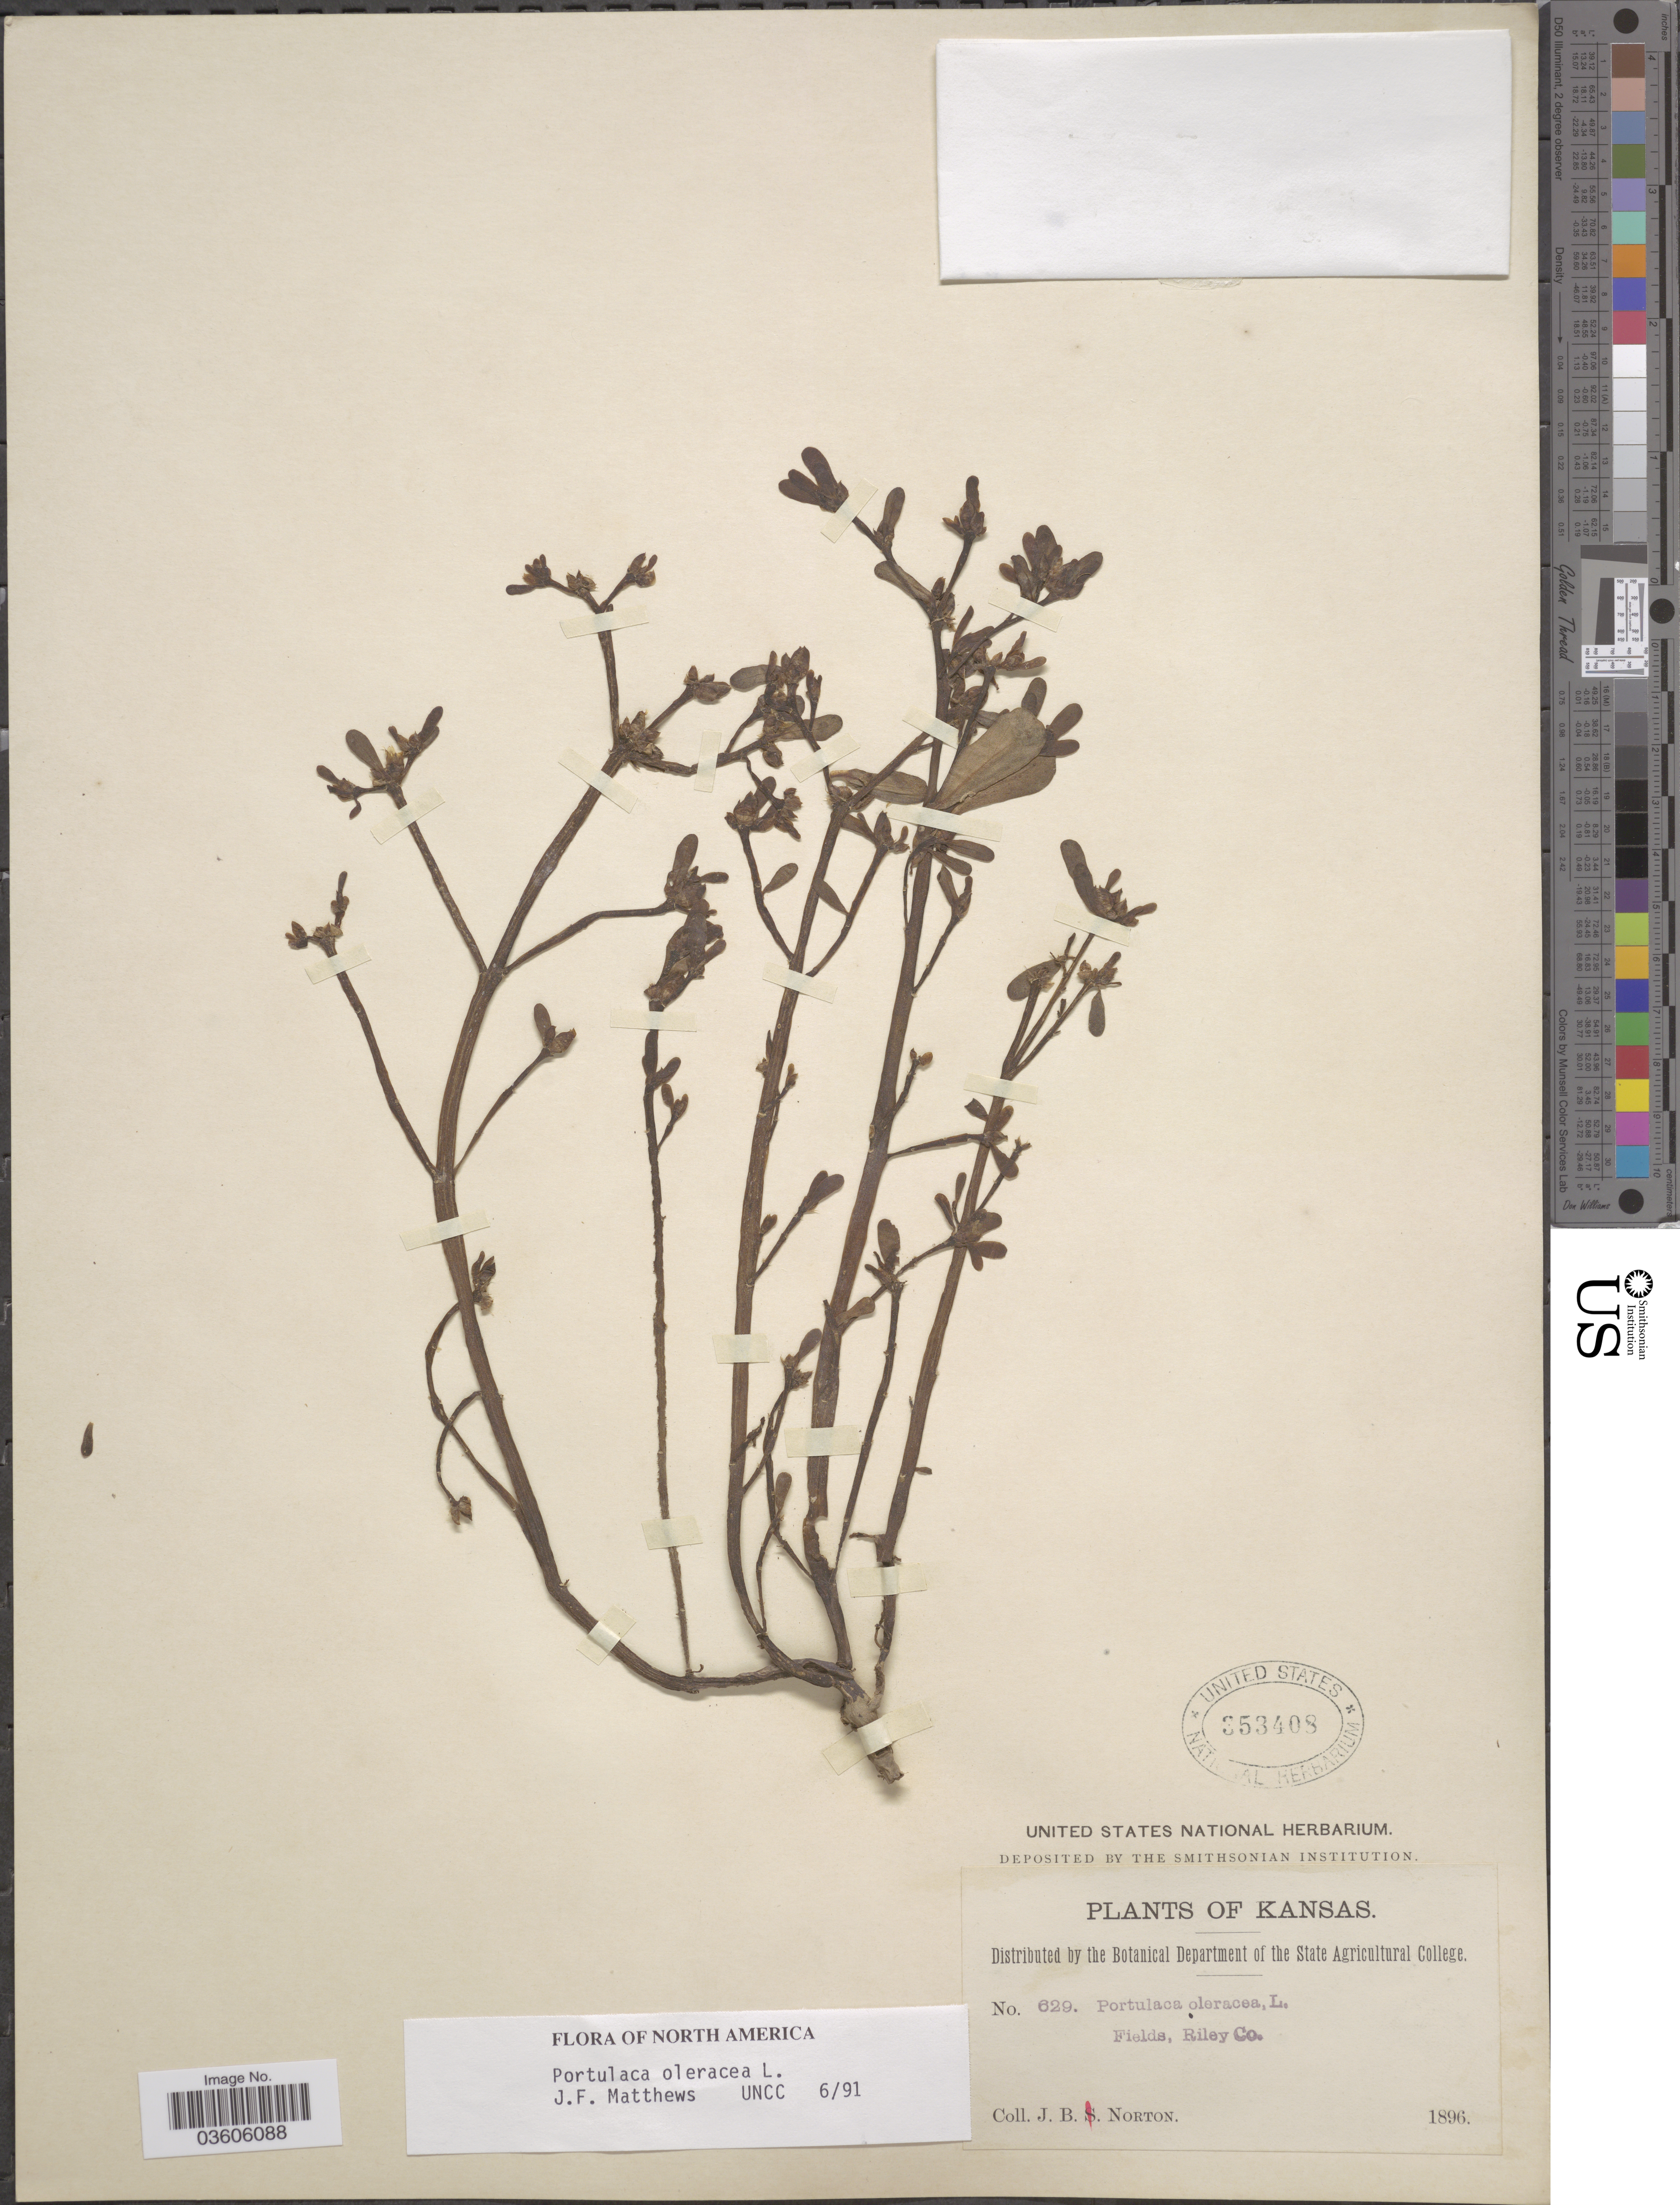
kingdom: Plantae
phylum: Tracheophyta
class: Magnoliopsida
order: Caryophyllales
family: Portulacaceae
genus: Portulaca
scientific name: Portulaca oleracea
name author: L.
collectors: J. B. Norton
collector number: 629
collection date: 1896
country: United States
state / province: Kansas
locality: Fields, Riley Co.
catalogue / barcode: US 353408